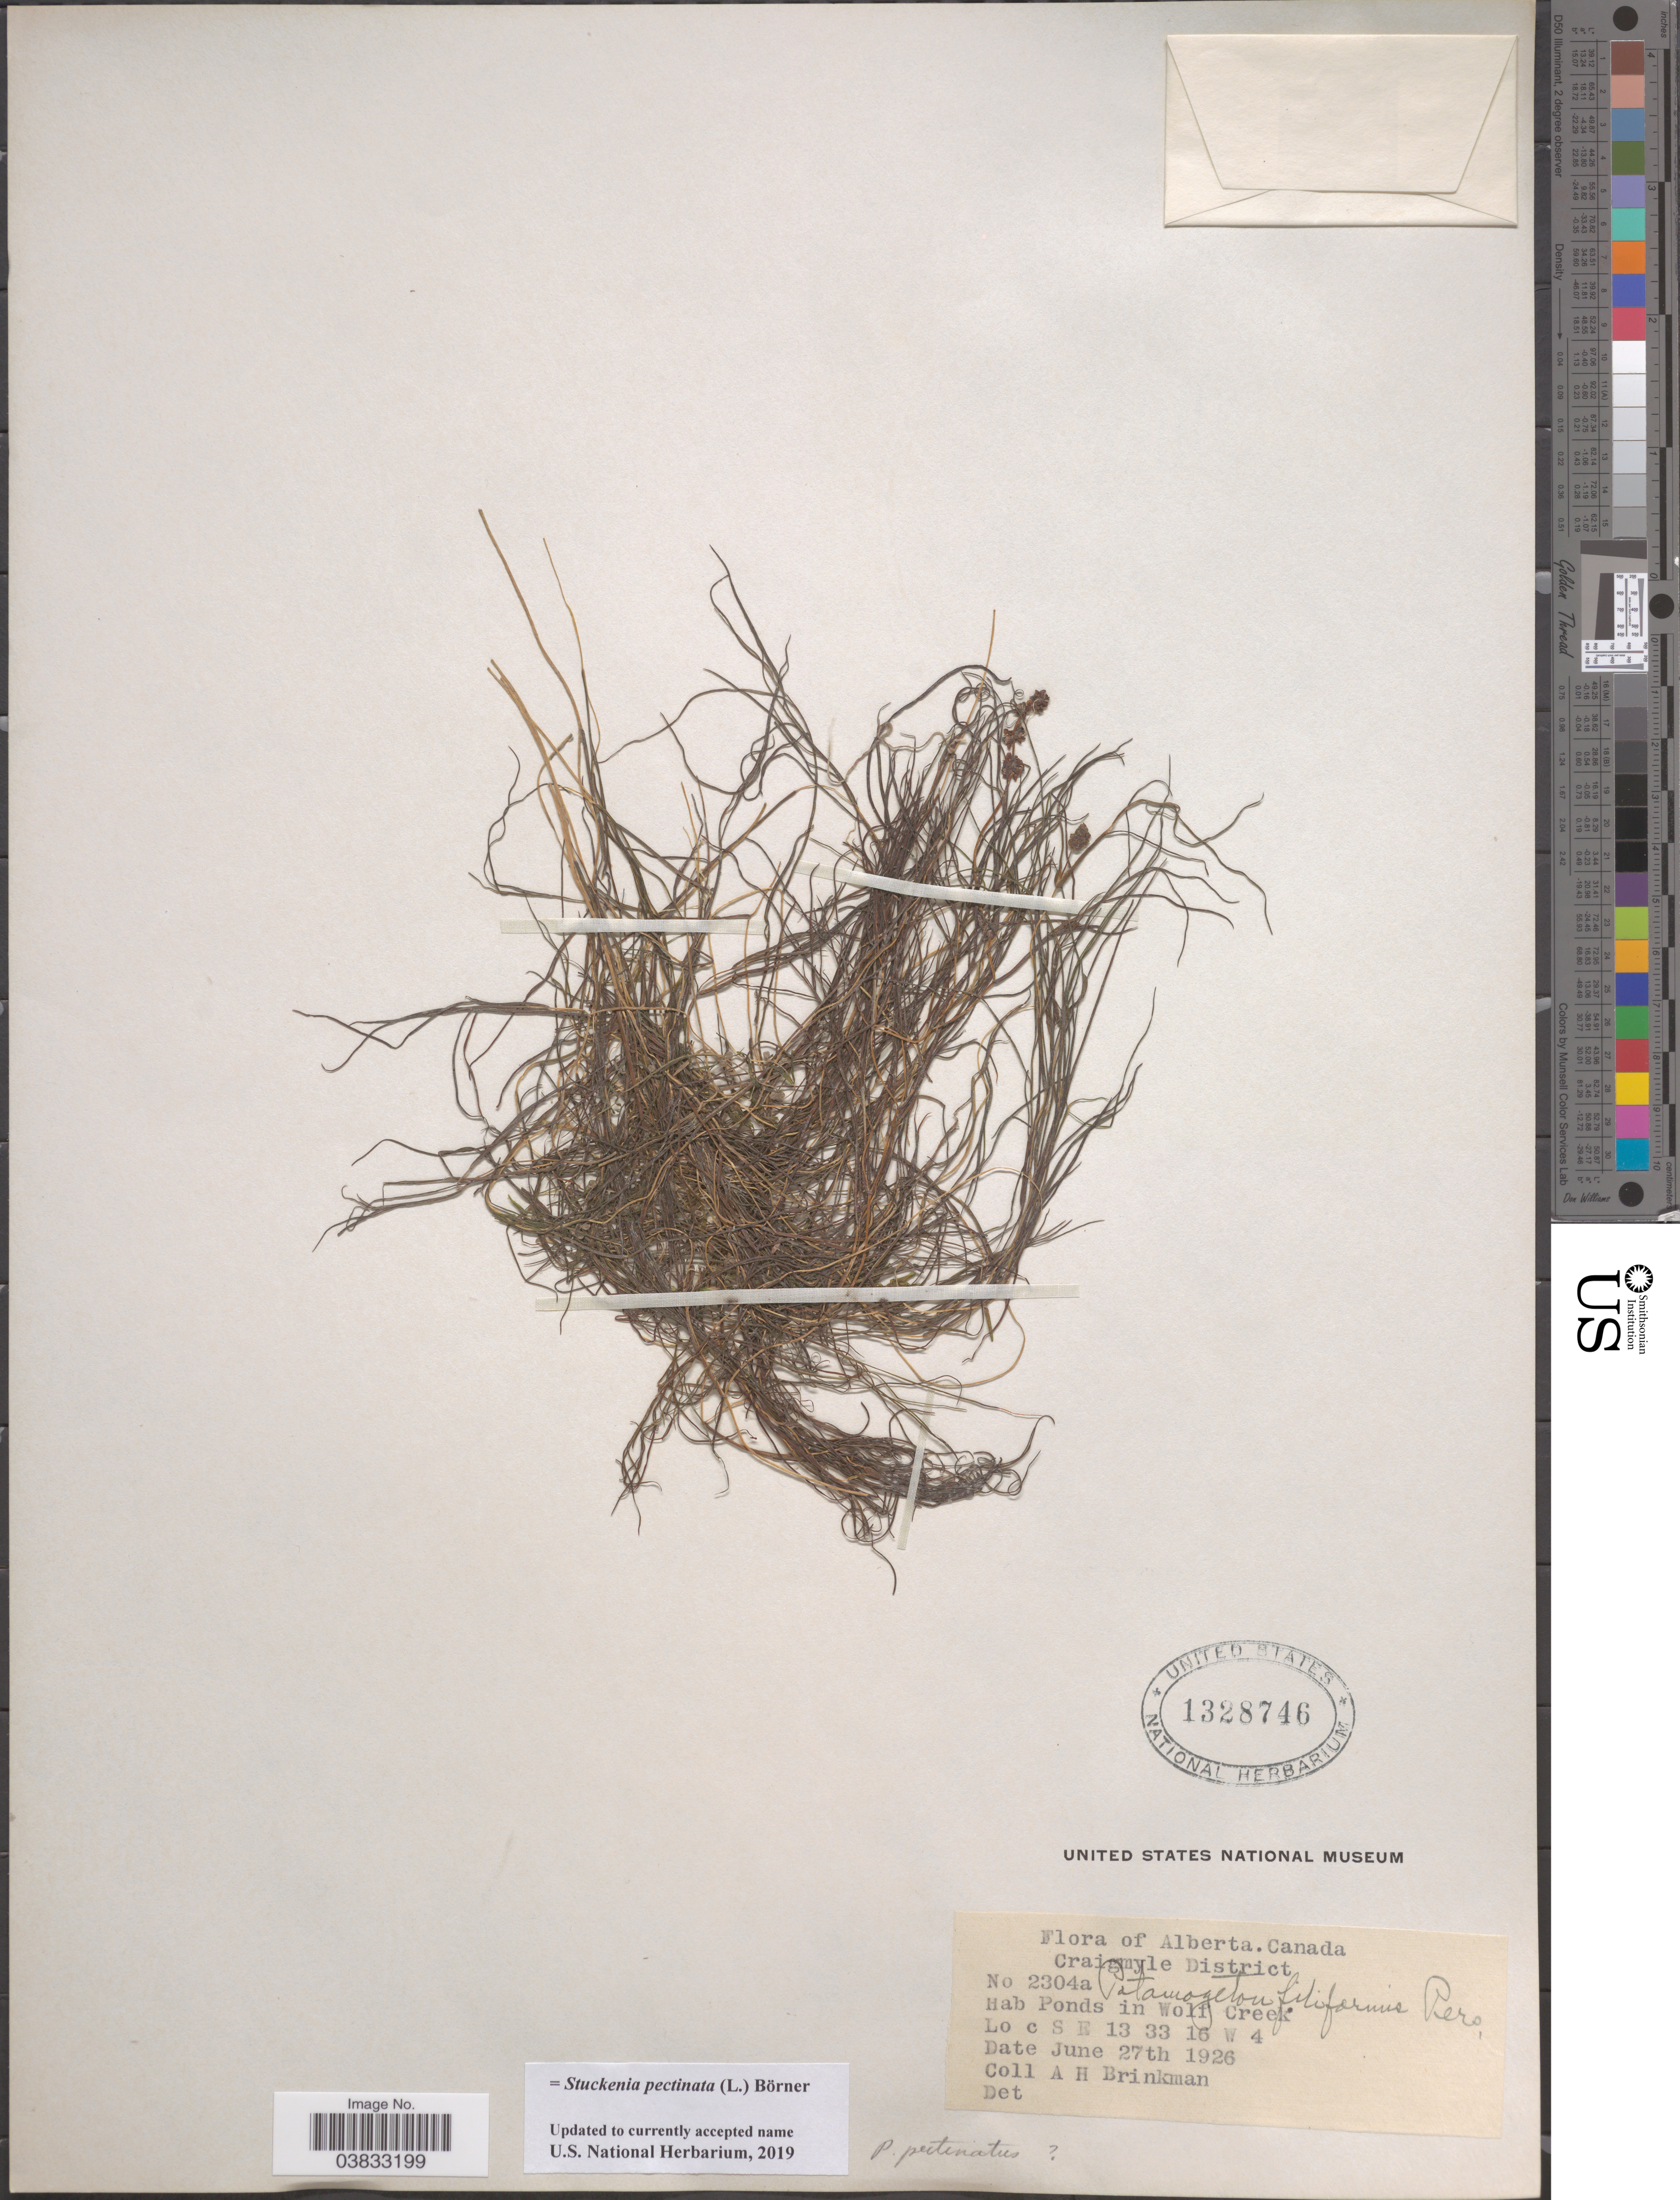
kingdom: Plantae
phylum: Tracheophyta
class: Liliopsida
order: Alismatales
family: Potamogetonaceae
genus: Stuckenia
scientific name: Stuckenia pectinata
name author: (L.) Börner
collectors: A. Brinkman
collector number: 2304a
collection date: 1926-06-27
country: Canada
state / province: Alberta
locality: Craigmyle District. Ponds in Wolf Creek.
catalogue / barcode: US 1328746